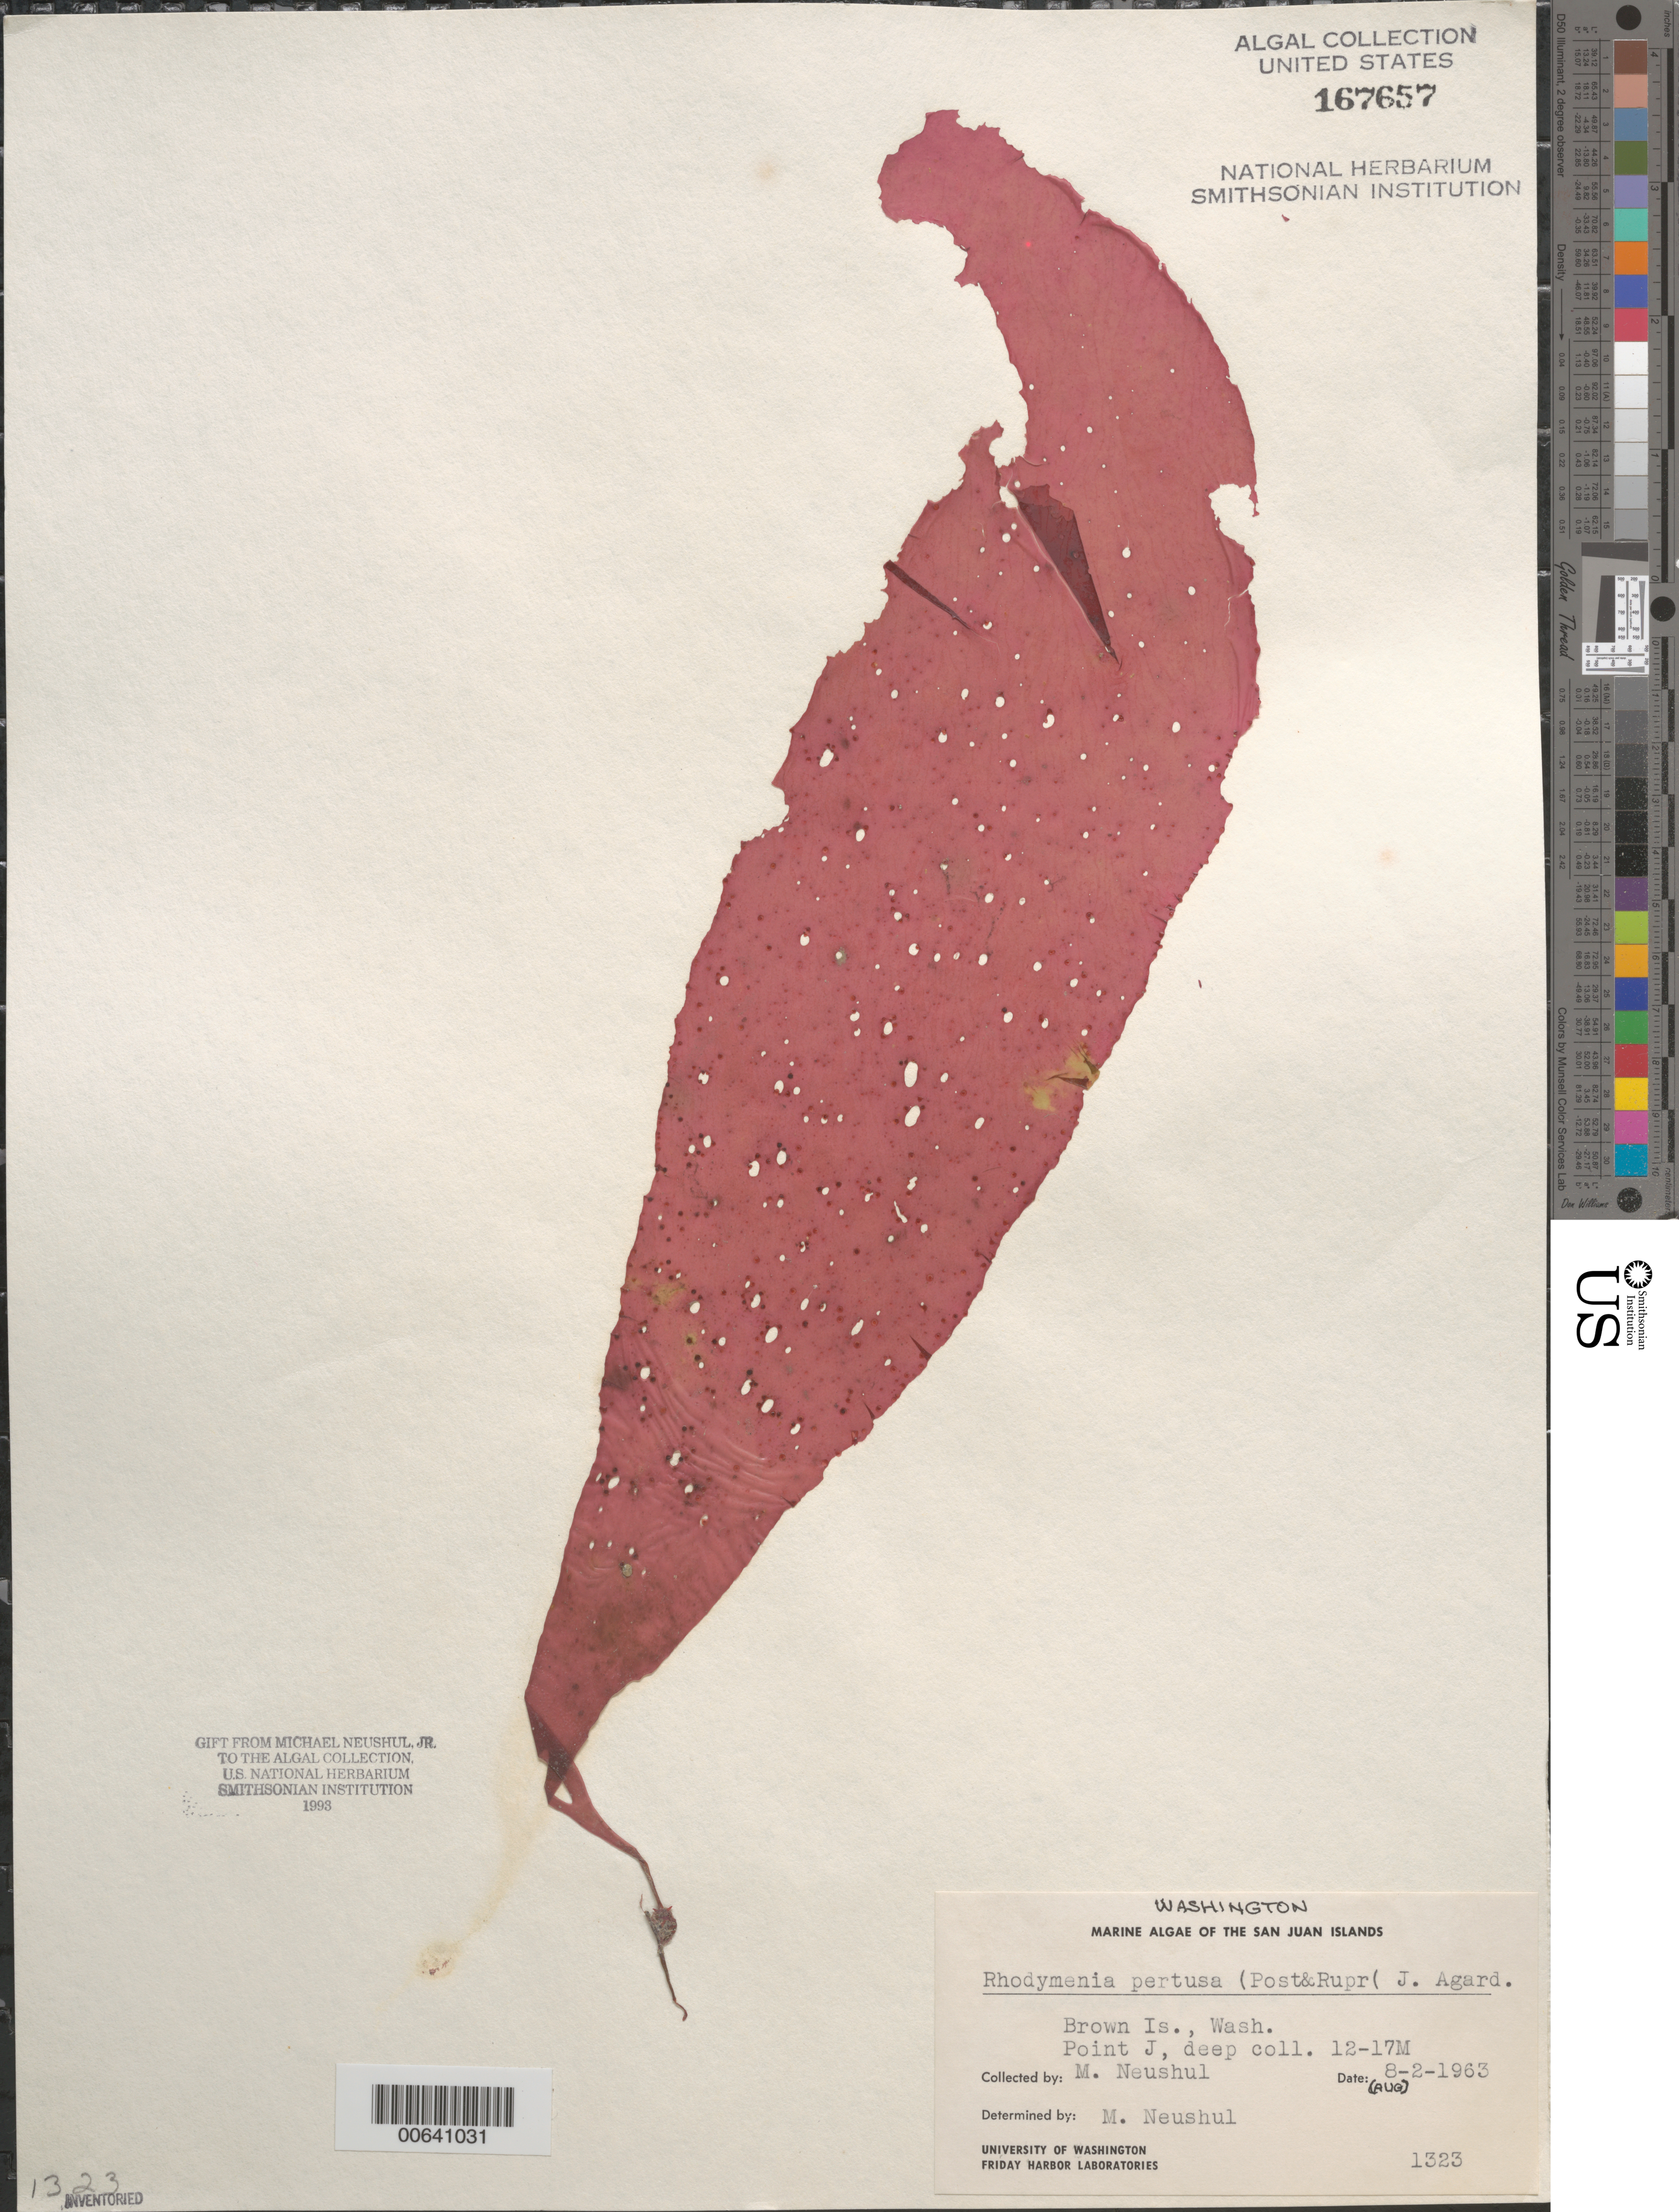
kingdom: Plantae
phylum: Rhodophyta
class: Florideophyceae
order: Rhodymeniales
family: Rhodymeniaceae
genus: Rhodymenia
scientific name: Rhodymenia pertusa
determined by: Neushul, M.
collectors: M. Neushul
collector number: Neushul 1323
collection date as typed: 02 Aug 1963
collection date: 1963-08-02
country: United States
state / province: Washington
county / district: San Juan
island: Brown Island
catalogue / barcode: US 167657